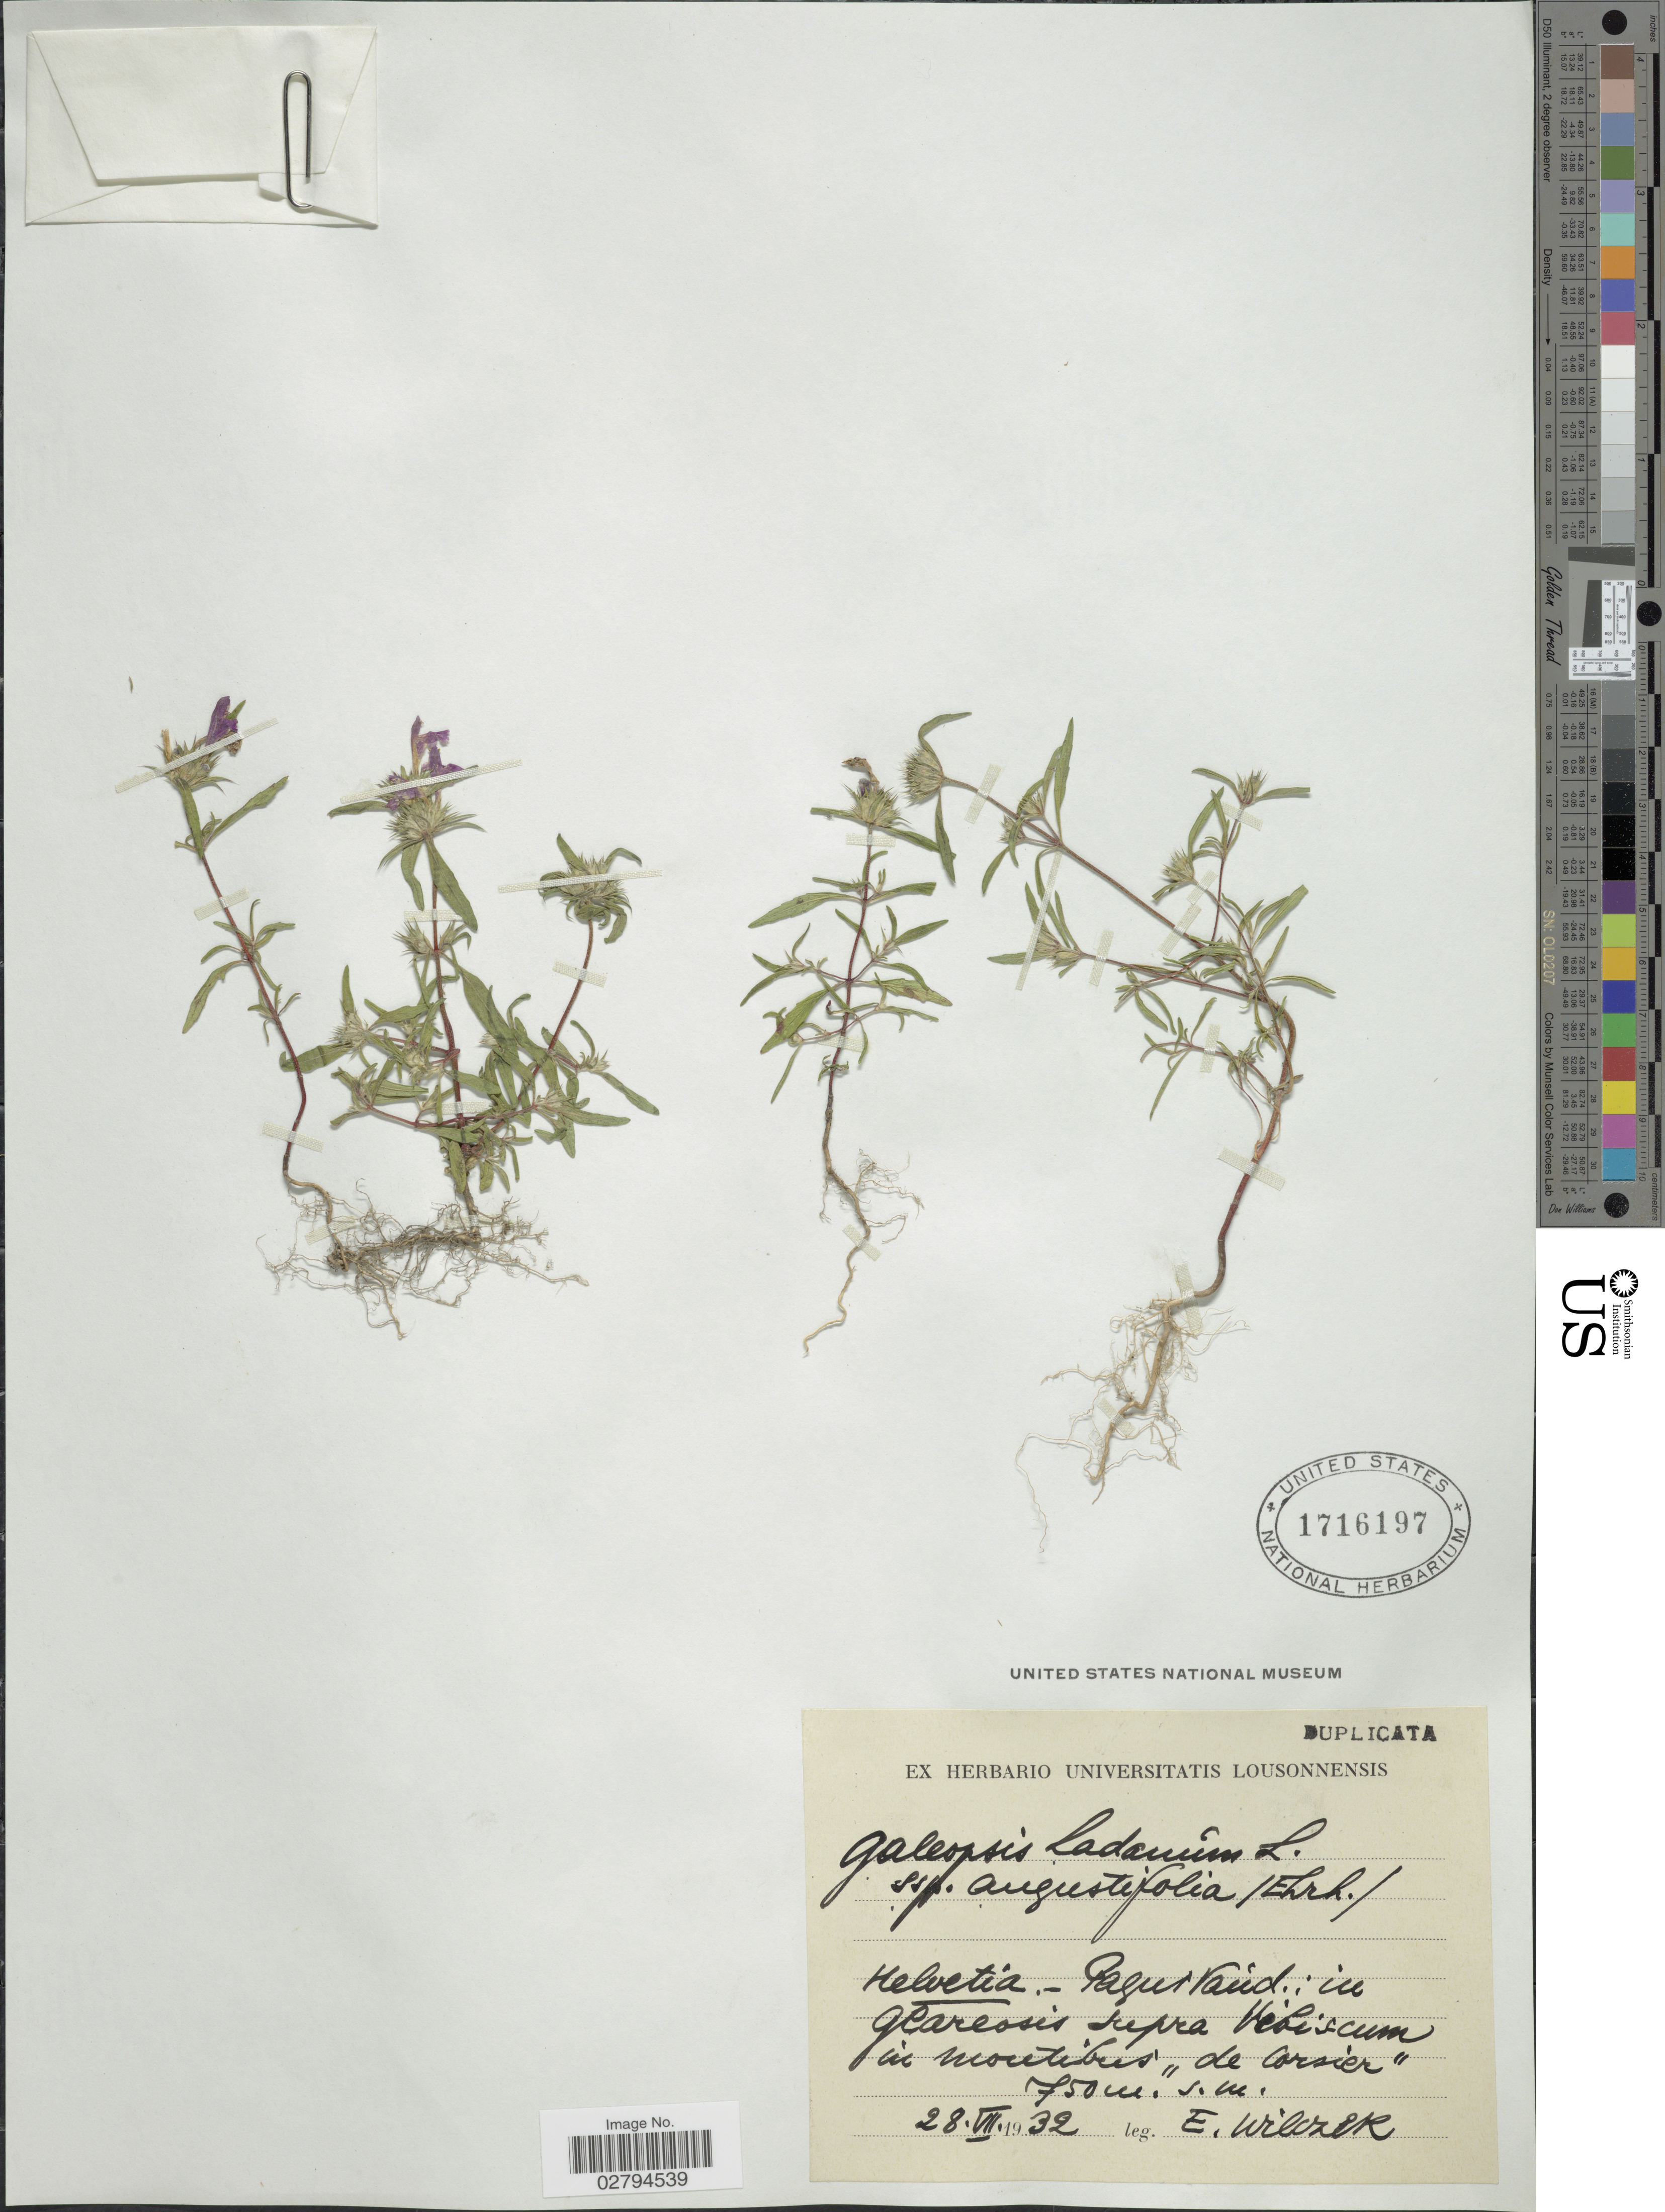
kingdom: Plantae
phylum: Tracheophyta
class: Magnoliopsida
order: Lamiales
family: Lamiaceae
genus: Galeopsis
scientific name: Galeopsis angustifolia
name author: Ehrh. ex Hoffm.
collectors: E. Wilczek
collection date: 1932-07-28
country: Switzerland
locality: Helvetia.-Pagus Vaud.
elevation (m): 750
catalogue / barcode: US 1716197